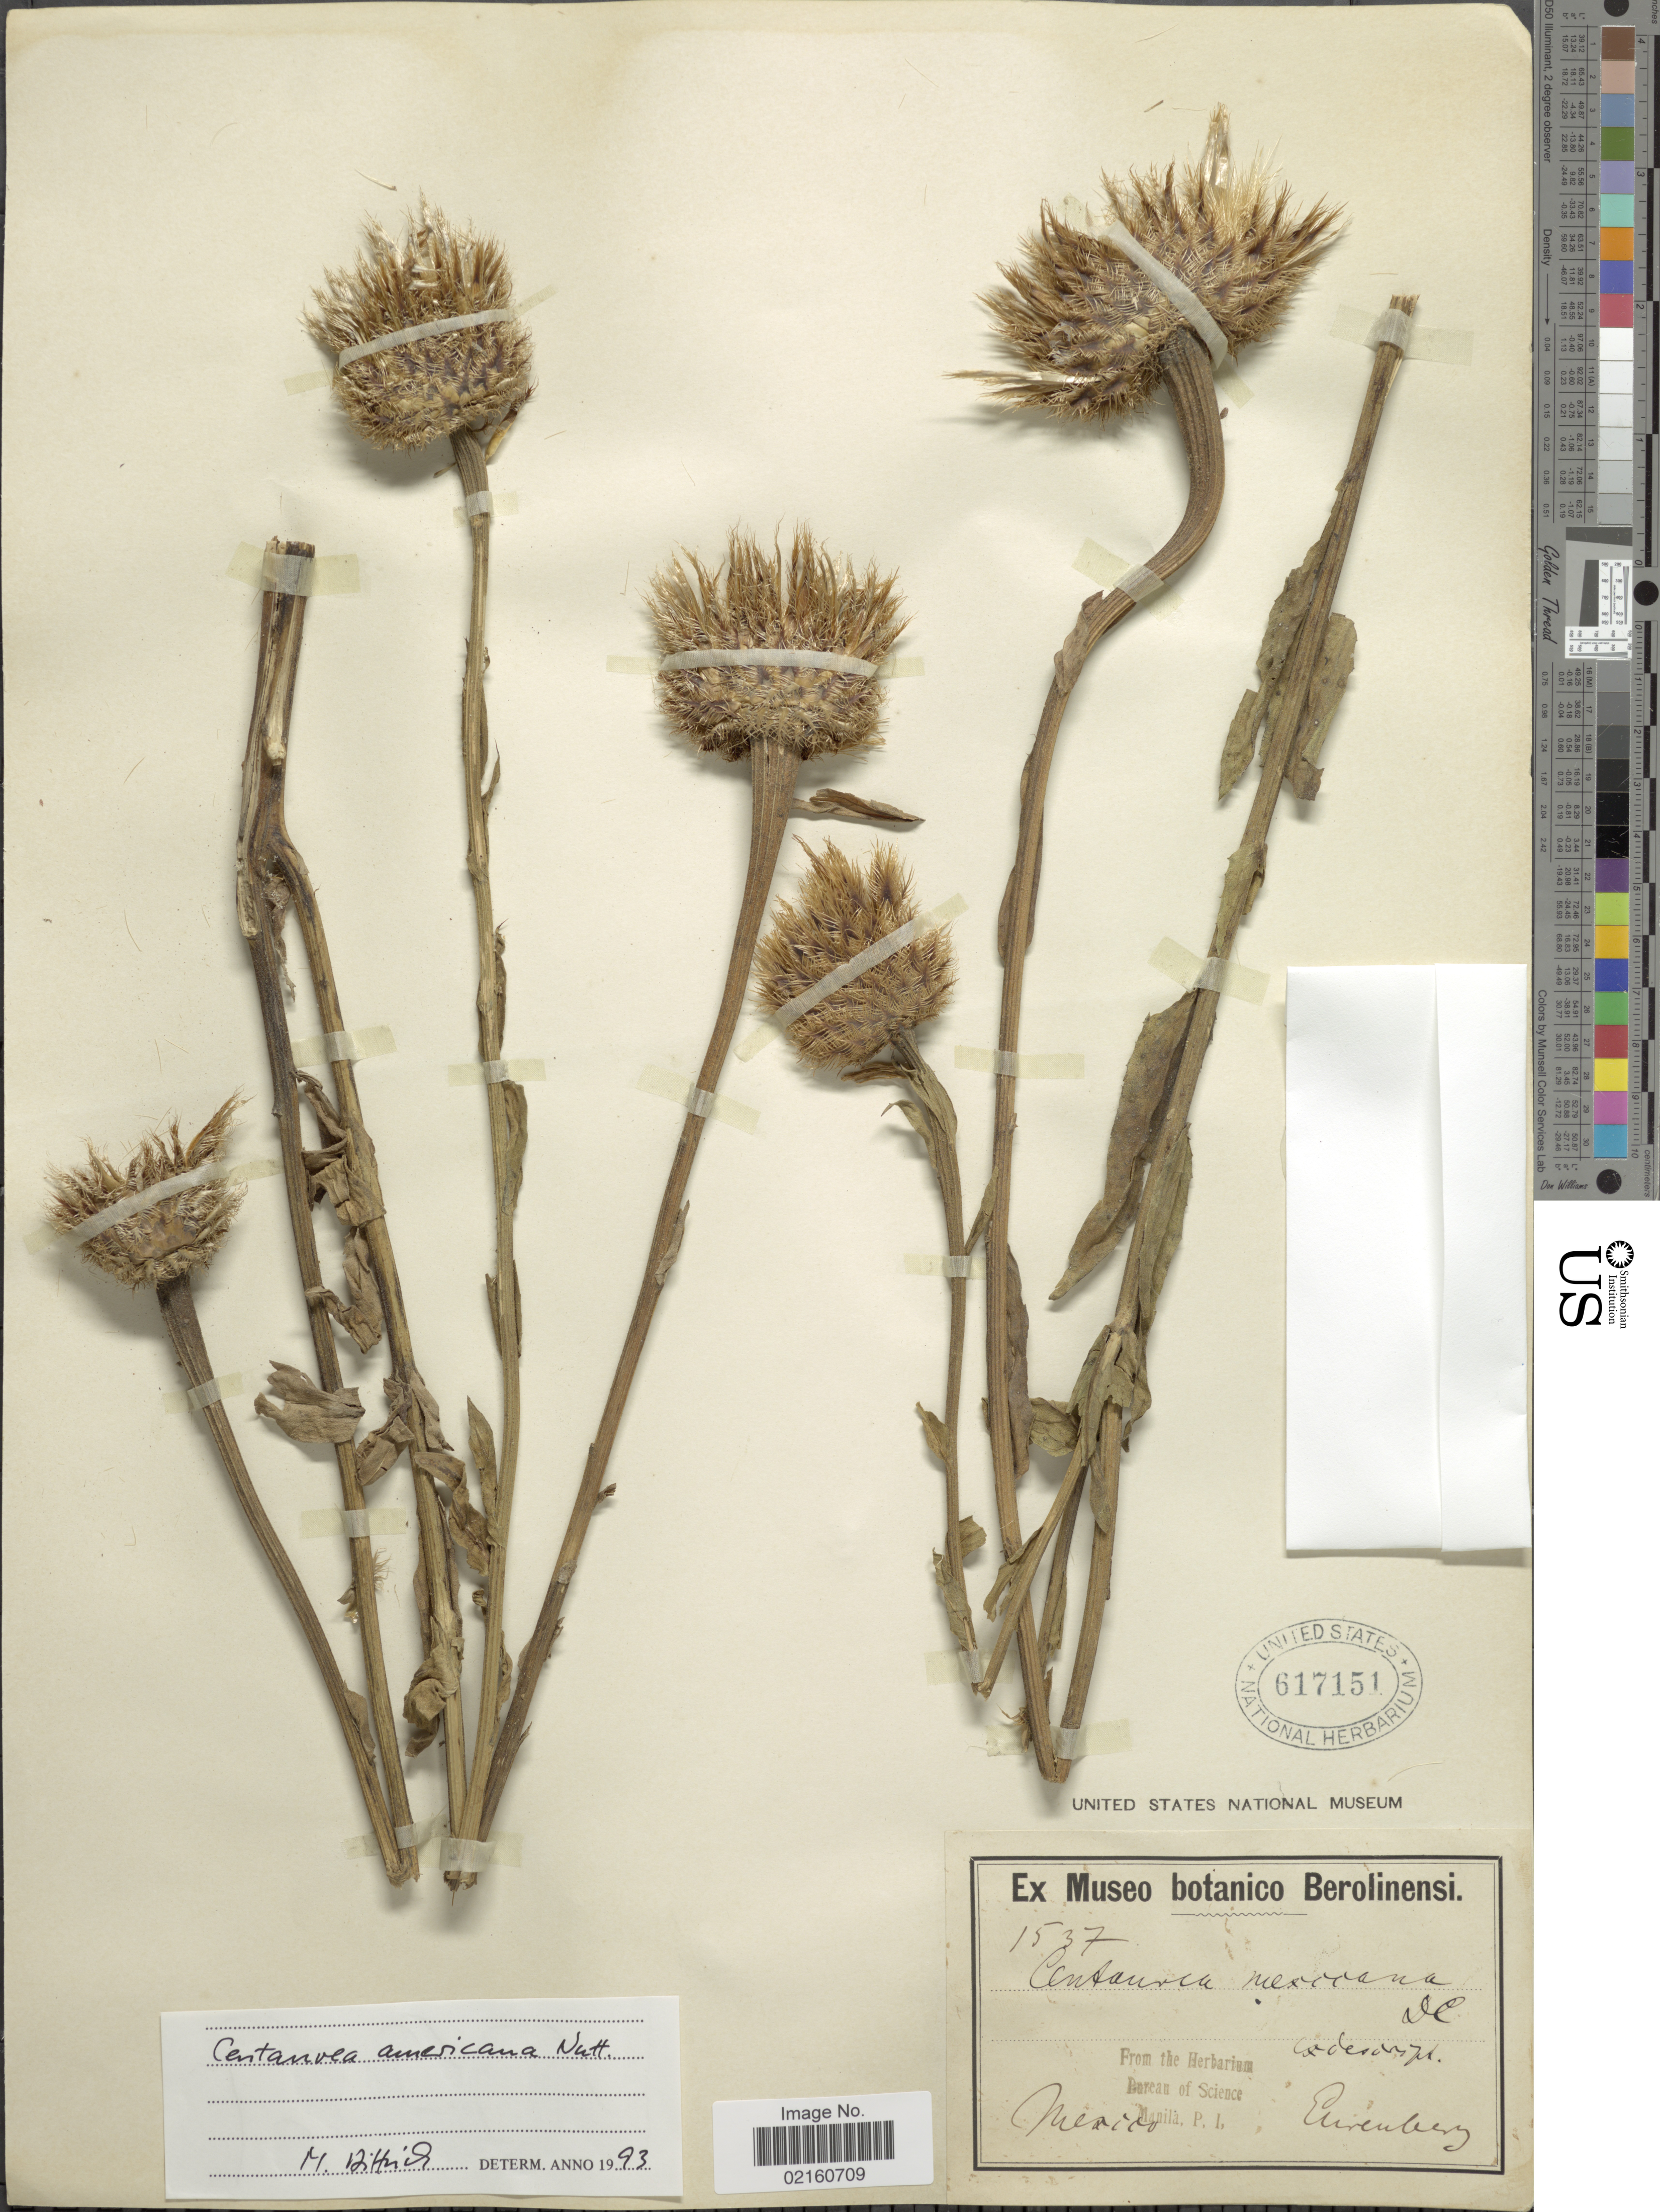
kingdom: Plantae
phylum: Tracheophyta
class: Magnoliopsida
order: Asterales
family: Asteraceae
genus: Plectocephalus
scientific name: Plectocephalus americanus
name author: (Nutt.) D. Don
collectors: -. Ehrenberg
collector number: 1537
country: Mexico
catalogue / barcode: US 617151